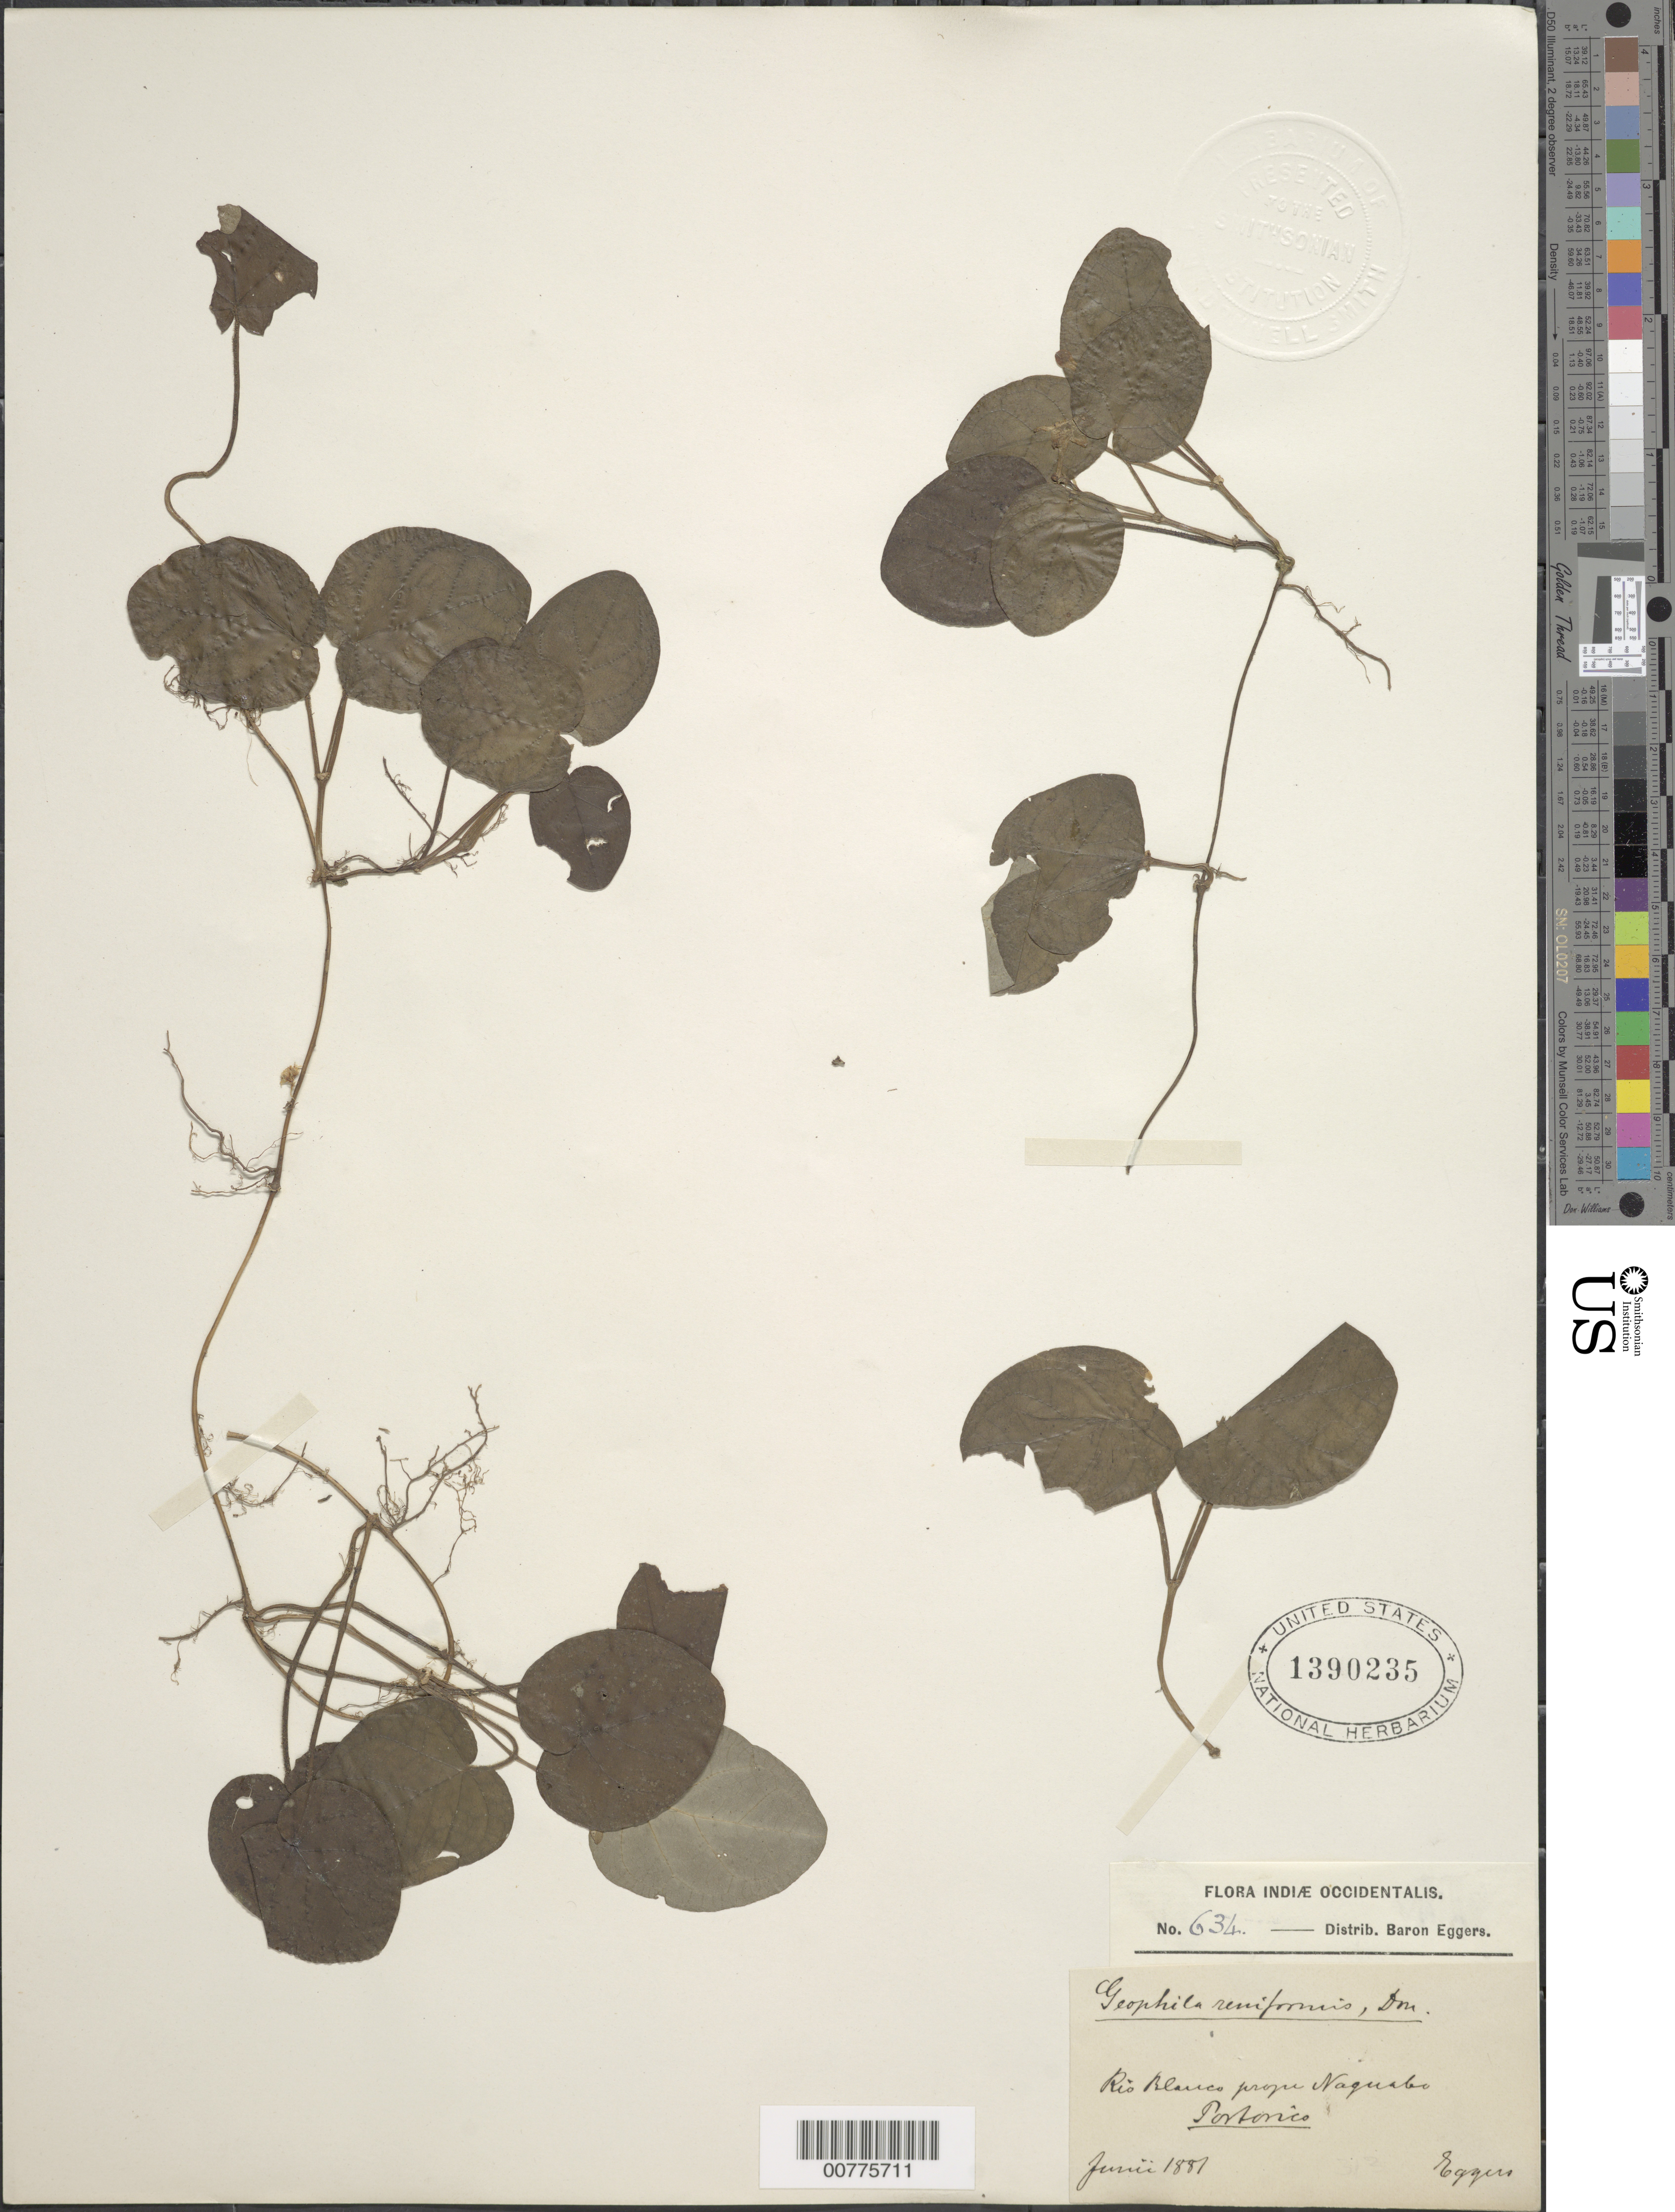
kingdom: Plantae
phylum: Tracheophyta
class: Magnoliopsida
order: Gentianales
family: Rubiaceae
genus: Geophila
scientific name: Geophila repens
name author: (L.) I.M. Johnst.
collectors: H. F. A. von Eggers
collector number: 634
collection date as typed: Jun 1881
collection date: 1881-06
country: Puerto Rico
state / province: Naguabo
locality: Río Blanco prope Naguabo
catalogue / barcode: US 1390235